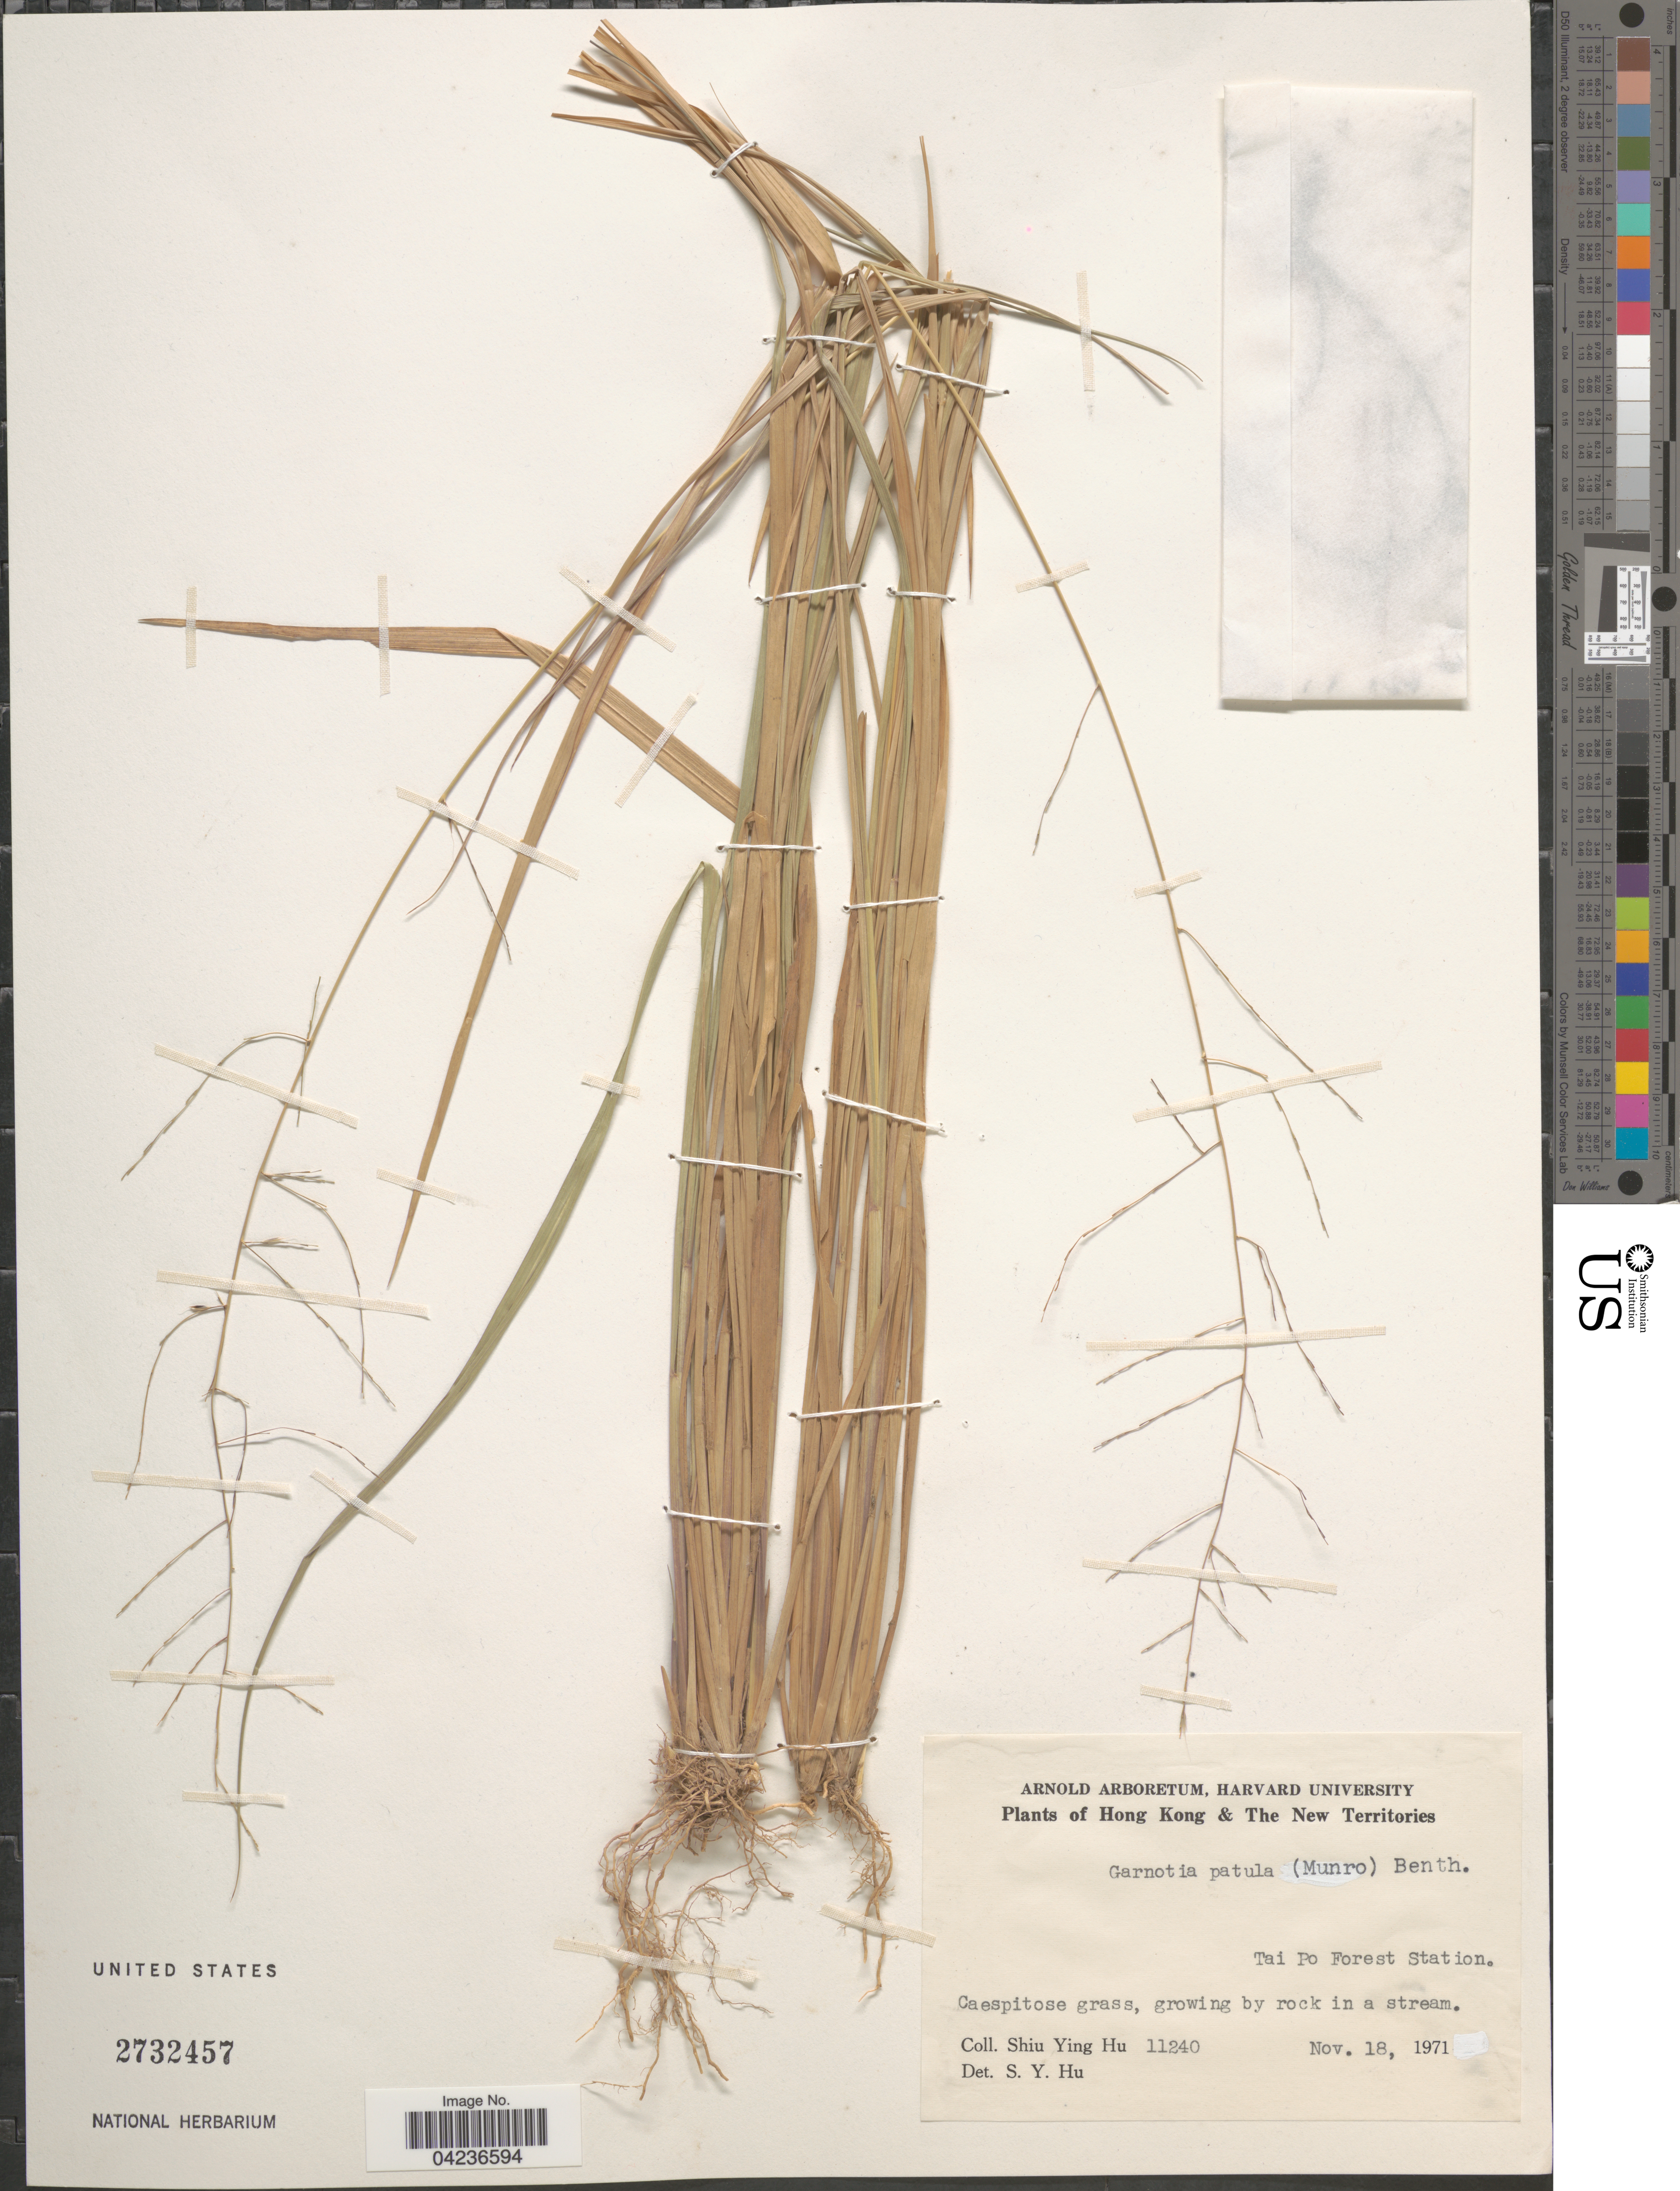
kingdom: Plantae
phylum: Tracheophyta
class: Liliopsida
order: Poales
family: Poaceae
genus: Garnotia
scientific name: Garnotia patula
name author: (Munro) Benth.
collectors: S. Y. Hu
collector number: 11240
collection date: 1971-11-18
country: China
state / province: Hong Kong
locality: Hong Kong & The New Territories. Tai Po Forest Station.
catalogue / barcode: US 2732457